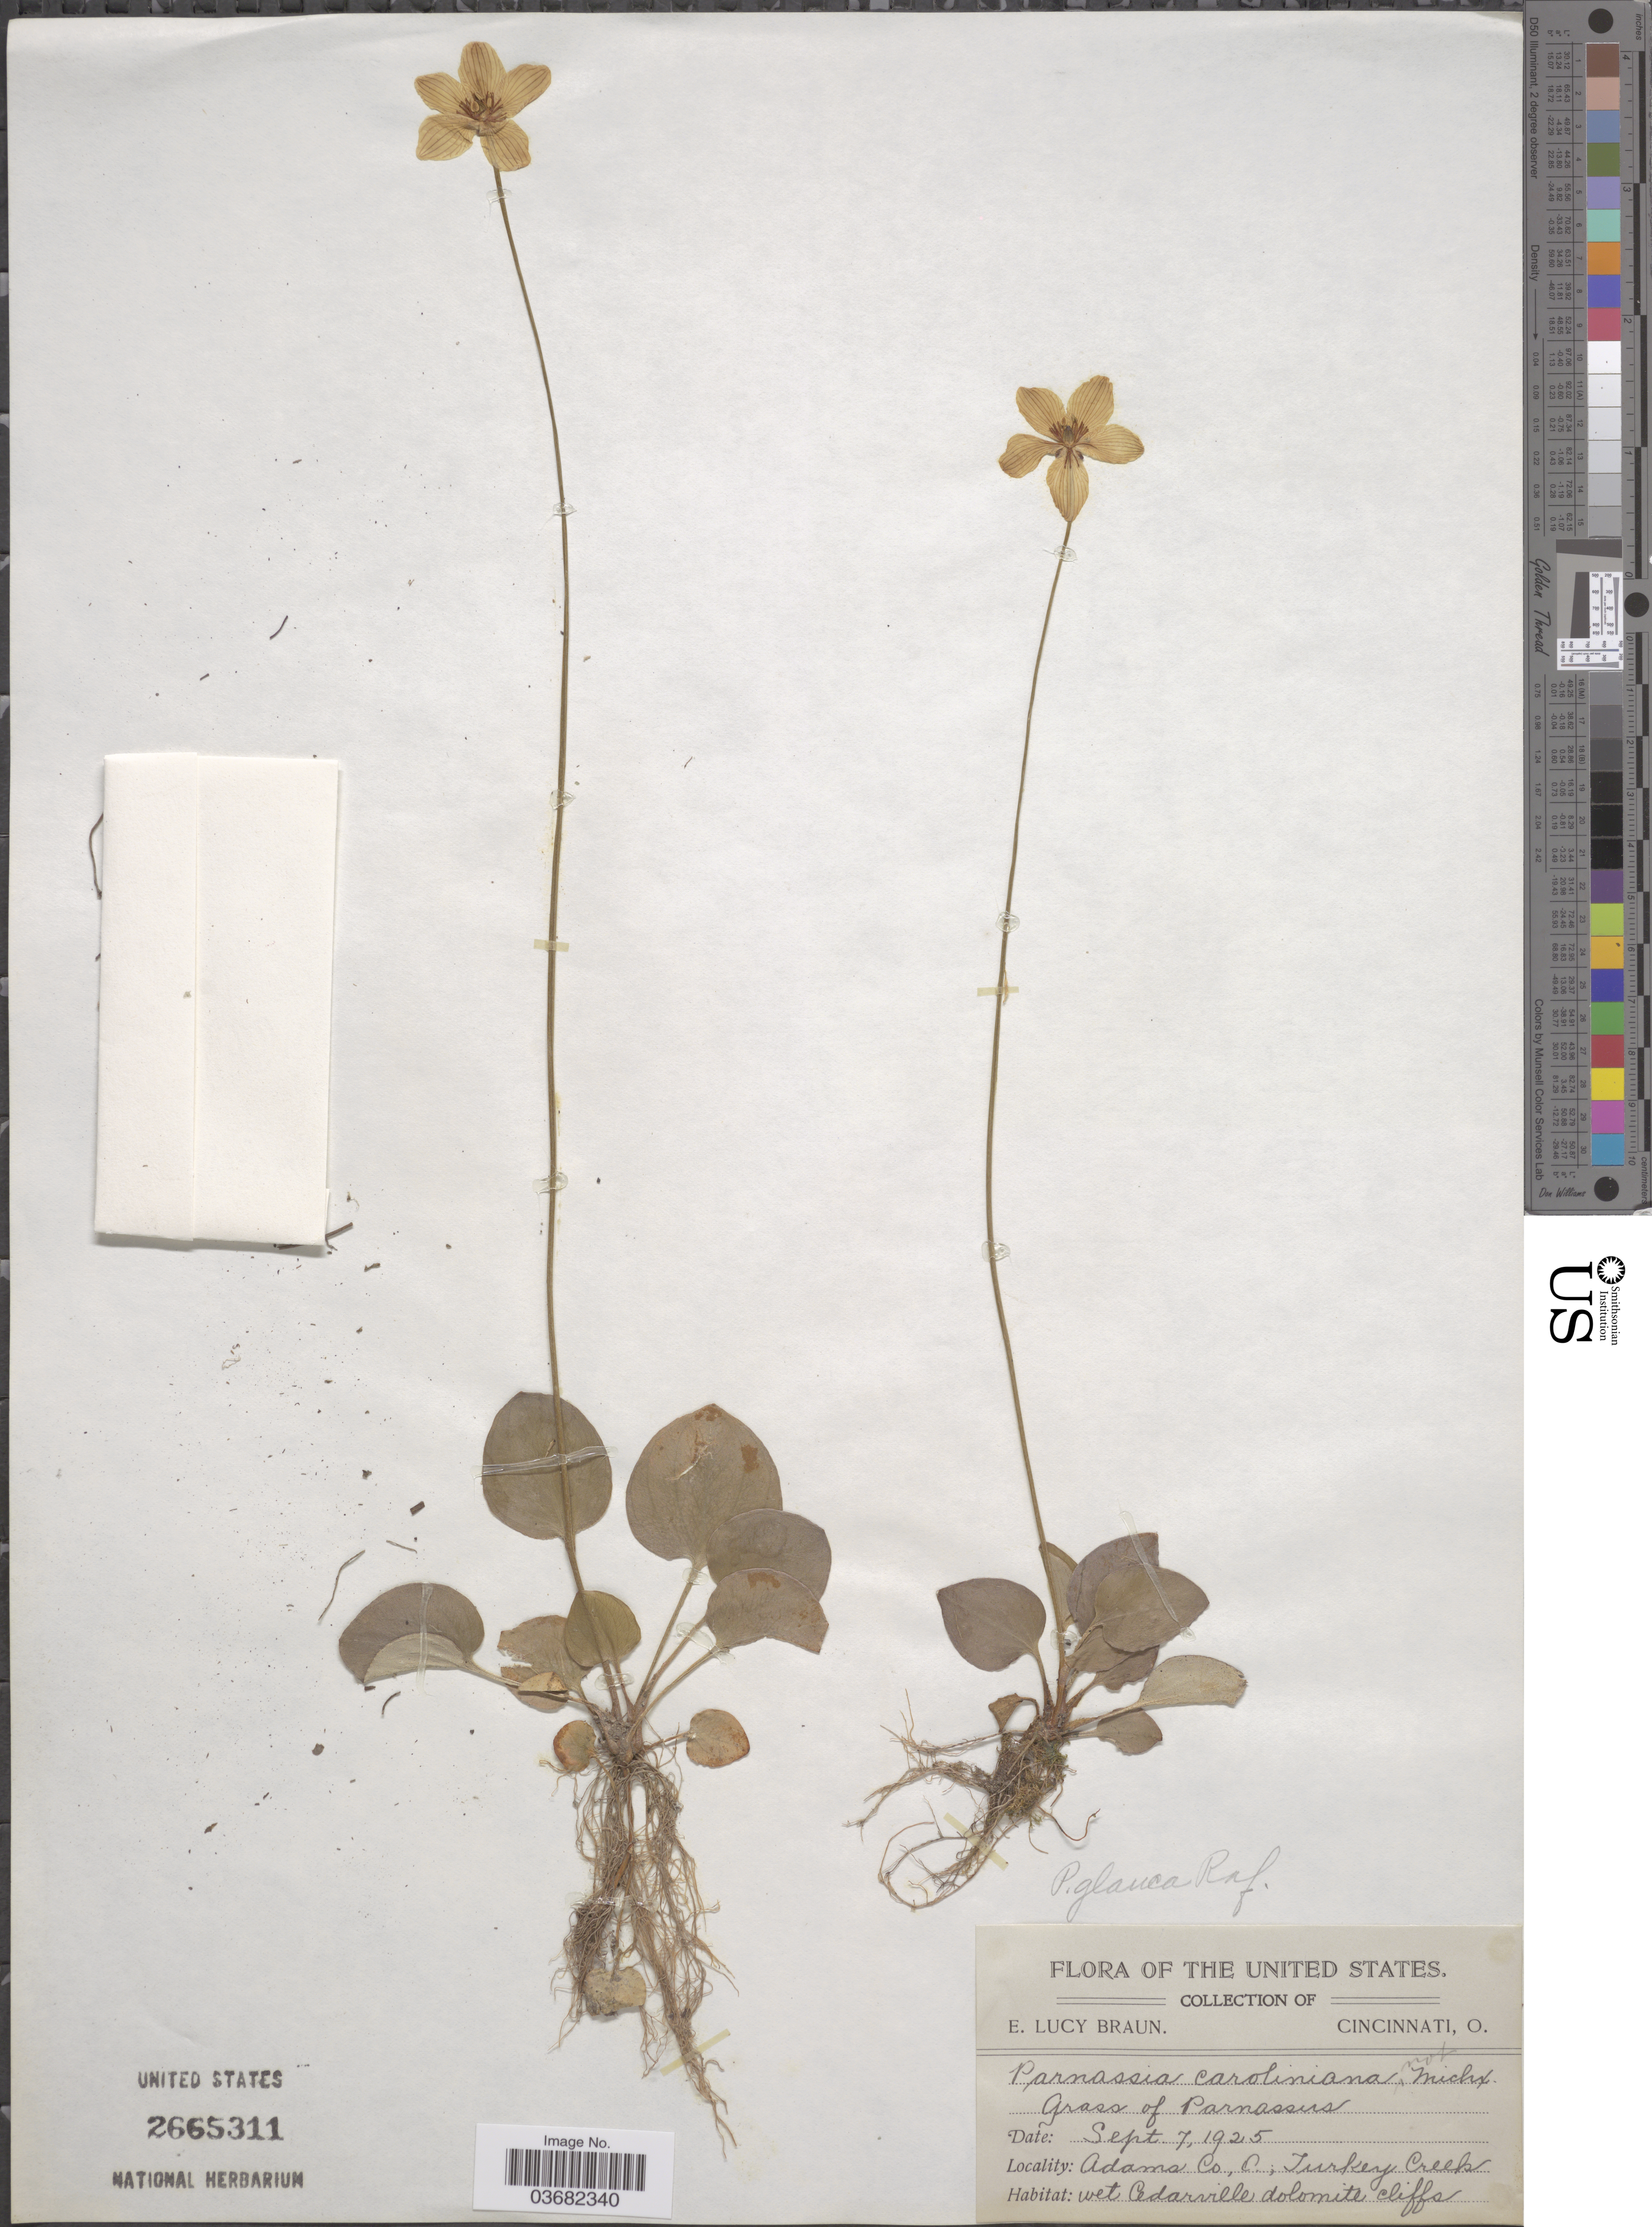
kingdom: Plantae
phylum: Tracheophyta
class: Magnoliopsida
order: Celastrales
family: Parnassiaceae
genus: Parnassia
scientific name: Parnassia glauca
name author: Raf.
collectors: E. L. Braun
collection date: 1925-09-07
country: United States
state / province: Ohio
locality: Adams Co.; Turkey Creek. Wet Cedarville dolomite cliffs.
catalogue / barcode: US 2665311